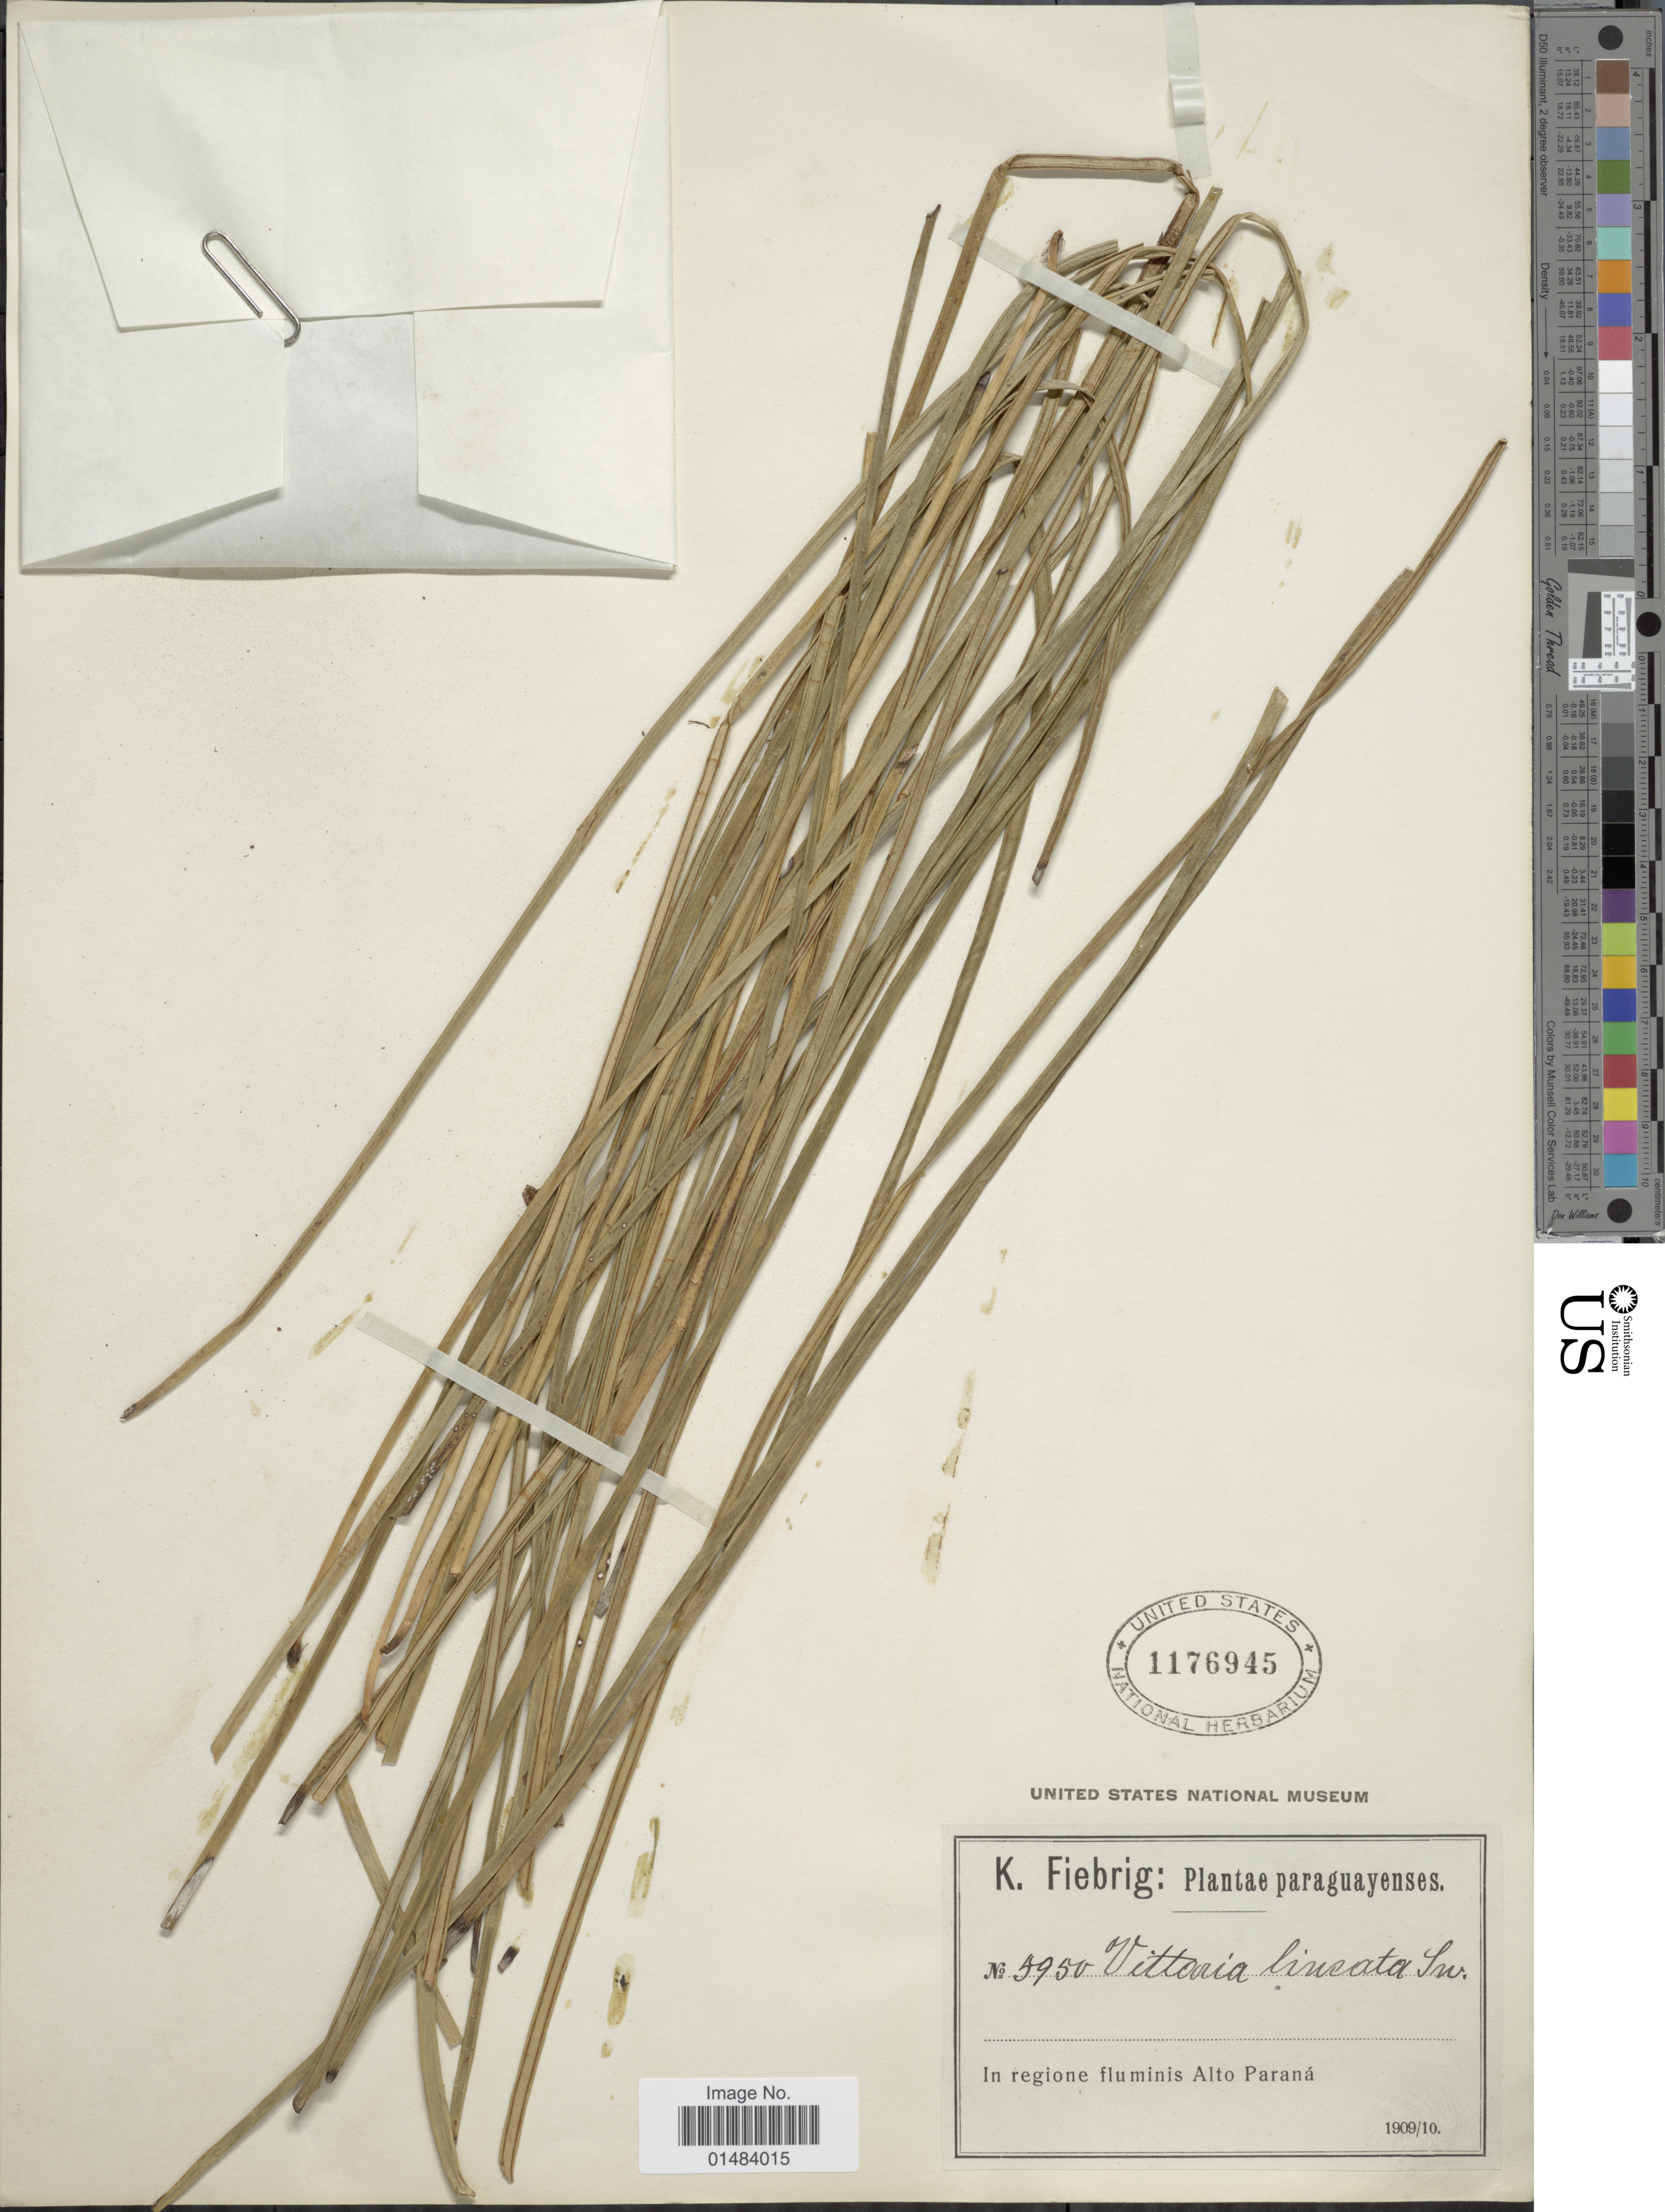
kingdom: Plantae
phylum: Tracheophyta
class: Polypodiopsida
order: Polypodiales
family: Pteridaceae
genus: Vittaria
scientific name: Vittaria lineata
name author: (L.) Sm.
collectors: K. Fiebrig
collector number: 5950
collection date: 1909/1910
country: Paraguay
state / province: Alto Parana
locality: In regione flu minis Alto Parana.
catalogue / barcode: US 1176945